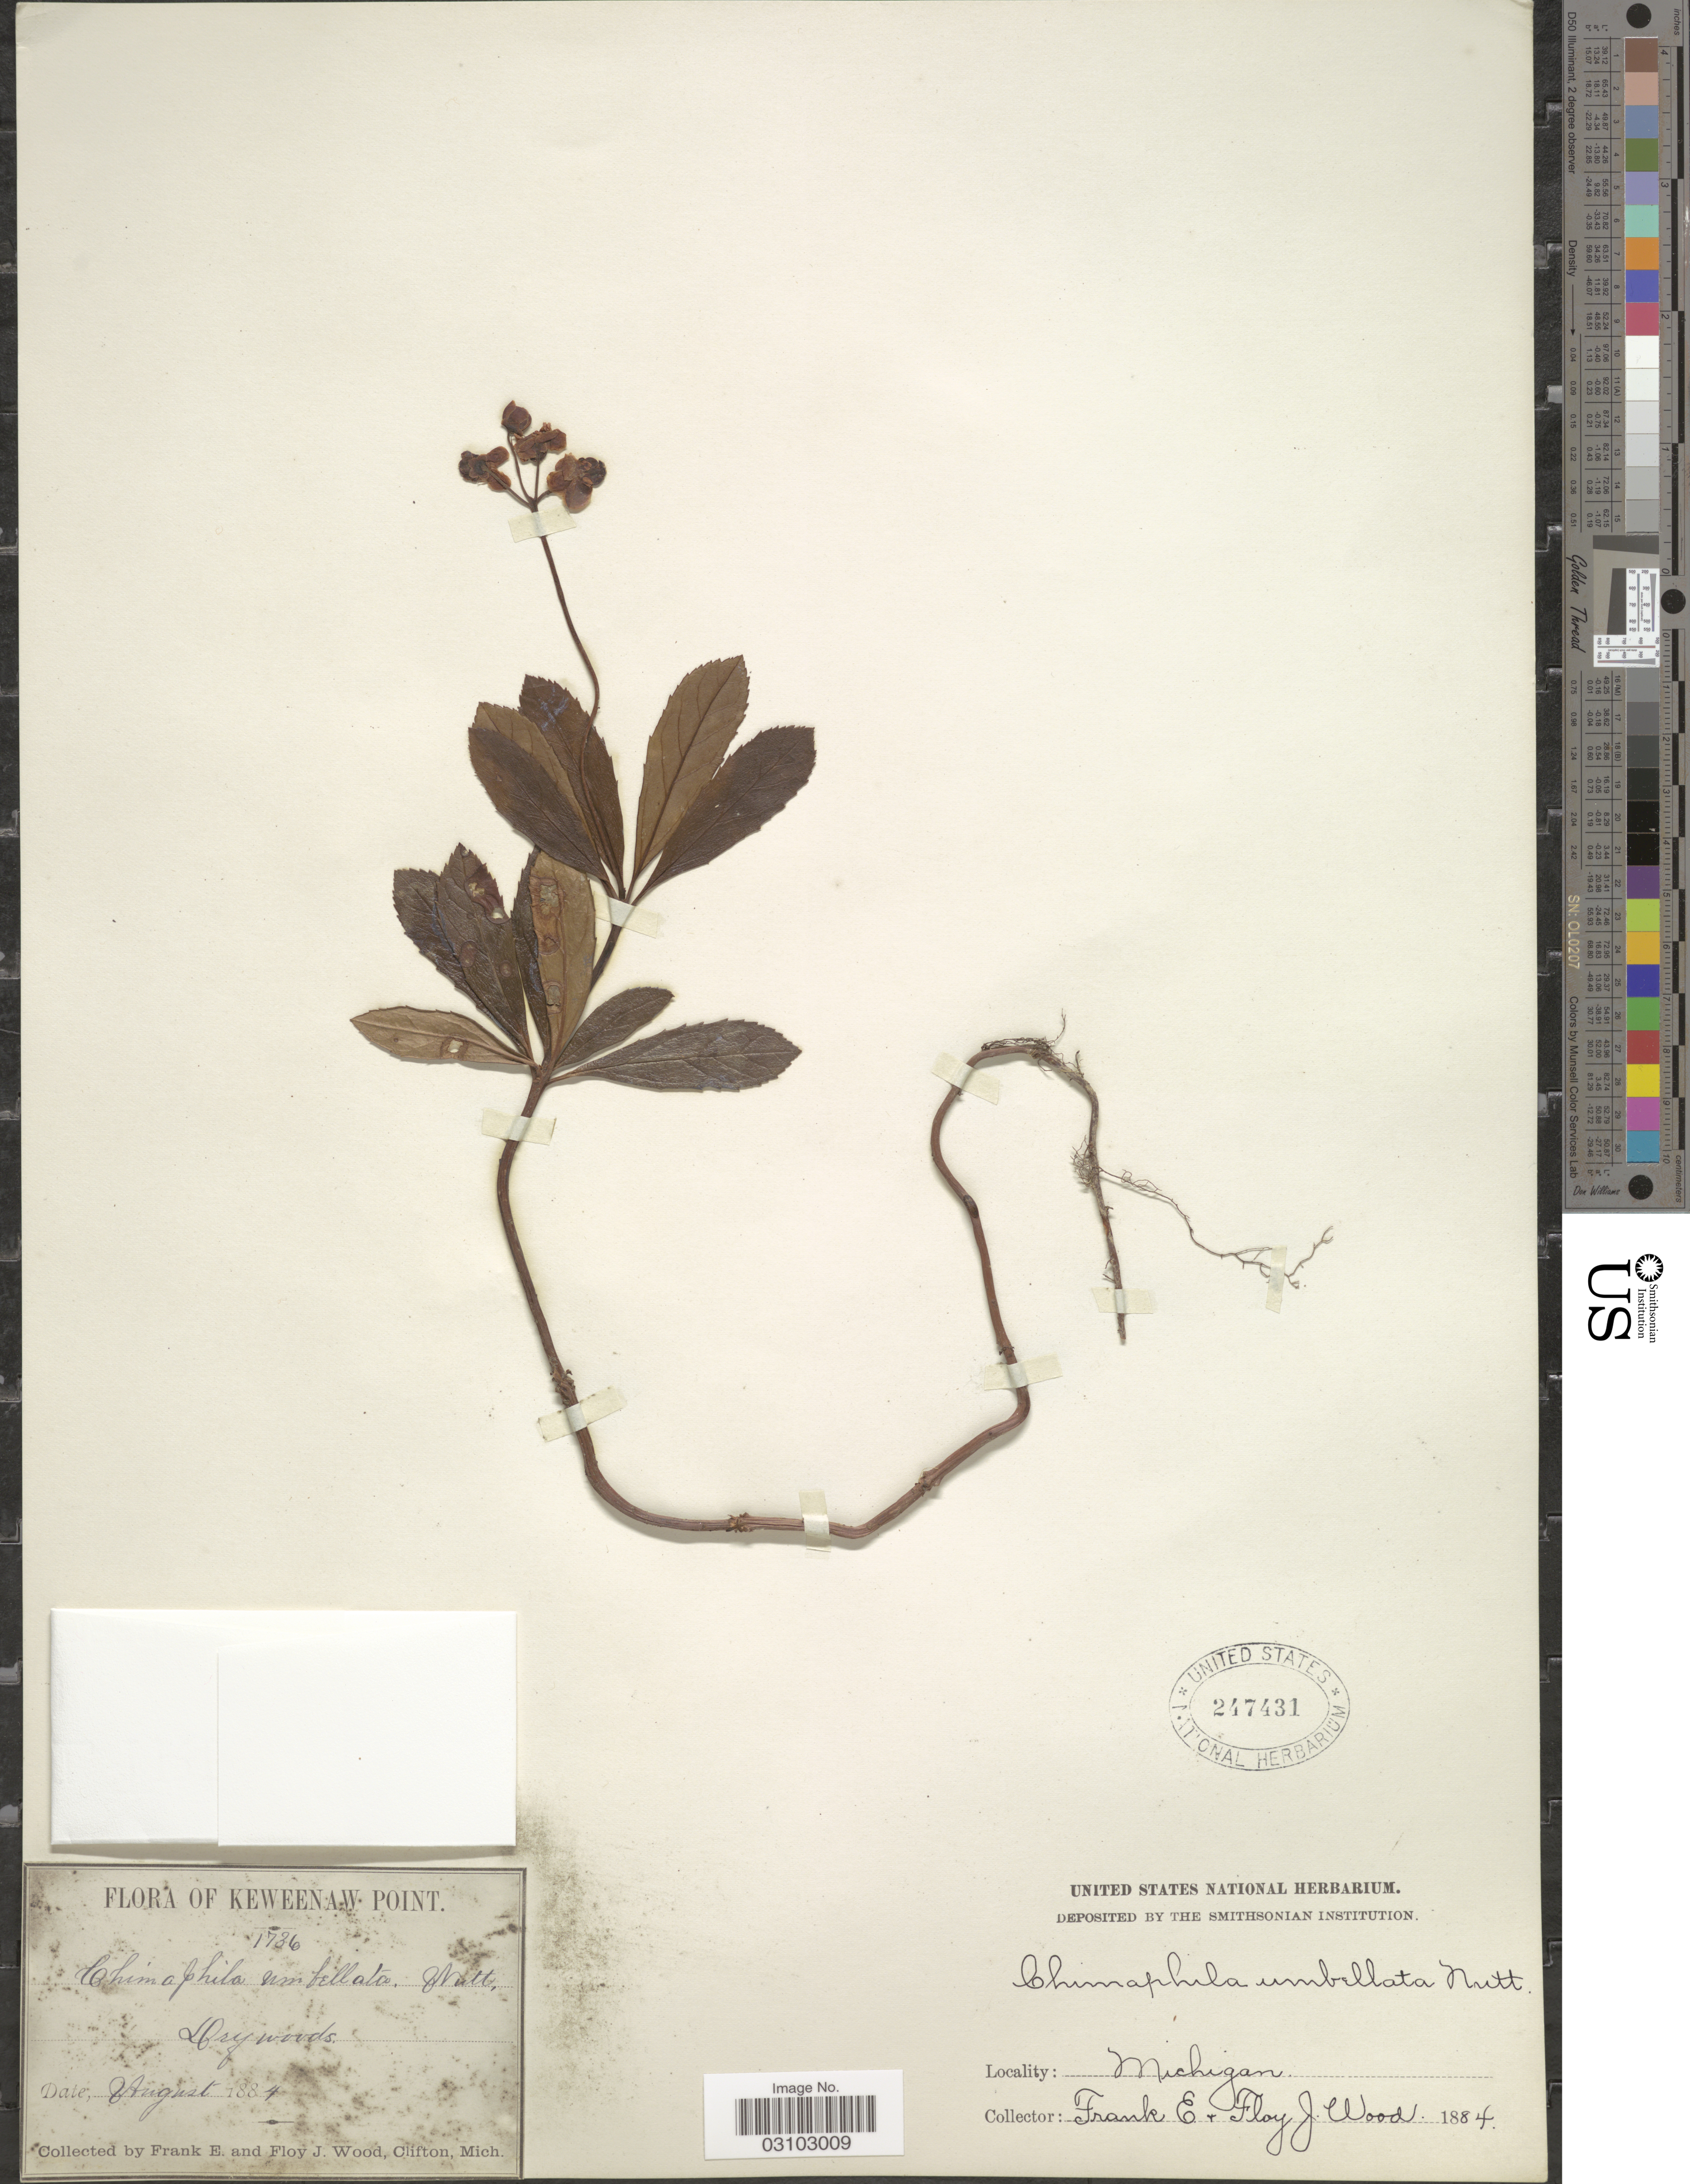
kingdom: Plantae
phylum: Tracheophyta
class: Magnoliopsida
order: Ericales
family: Ericaceae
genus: Chimaphila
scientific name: Chimaphila umbellata subsp. occidentalis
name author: (Rydb.) Hultén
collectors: F. Wood & F. Wood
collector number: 1736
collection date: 1884-08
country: United States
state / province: Michigan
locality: Keweenaw Point.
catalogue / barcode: US 247431